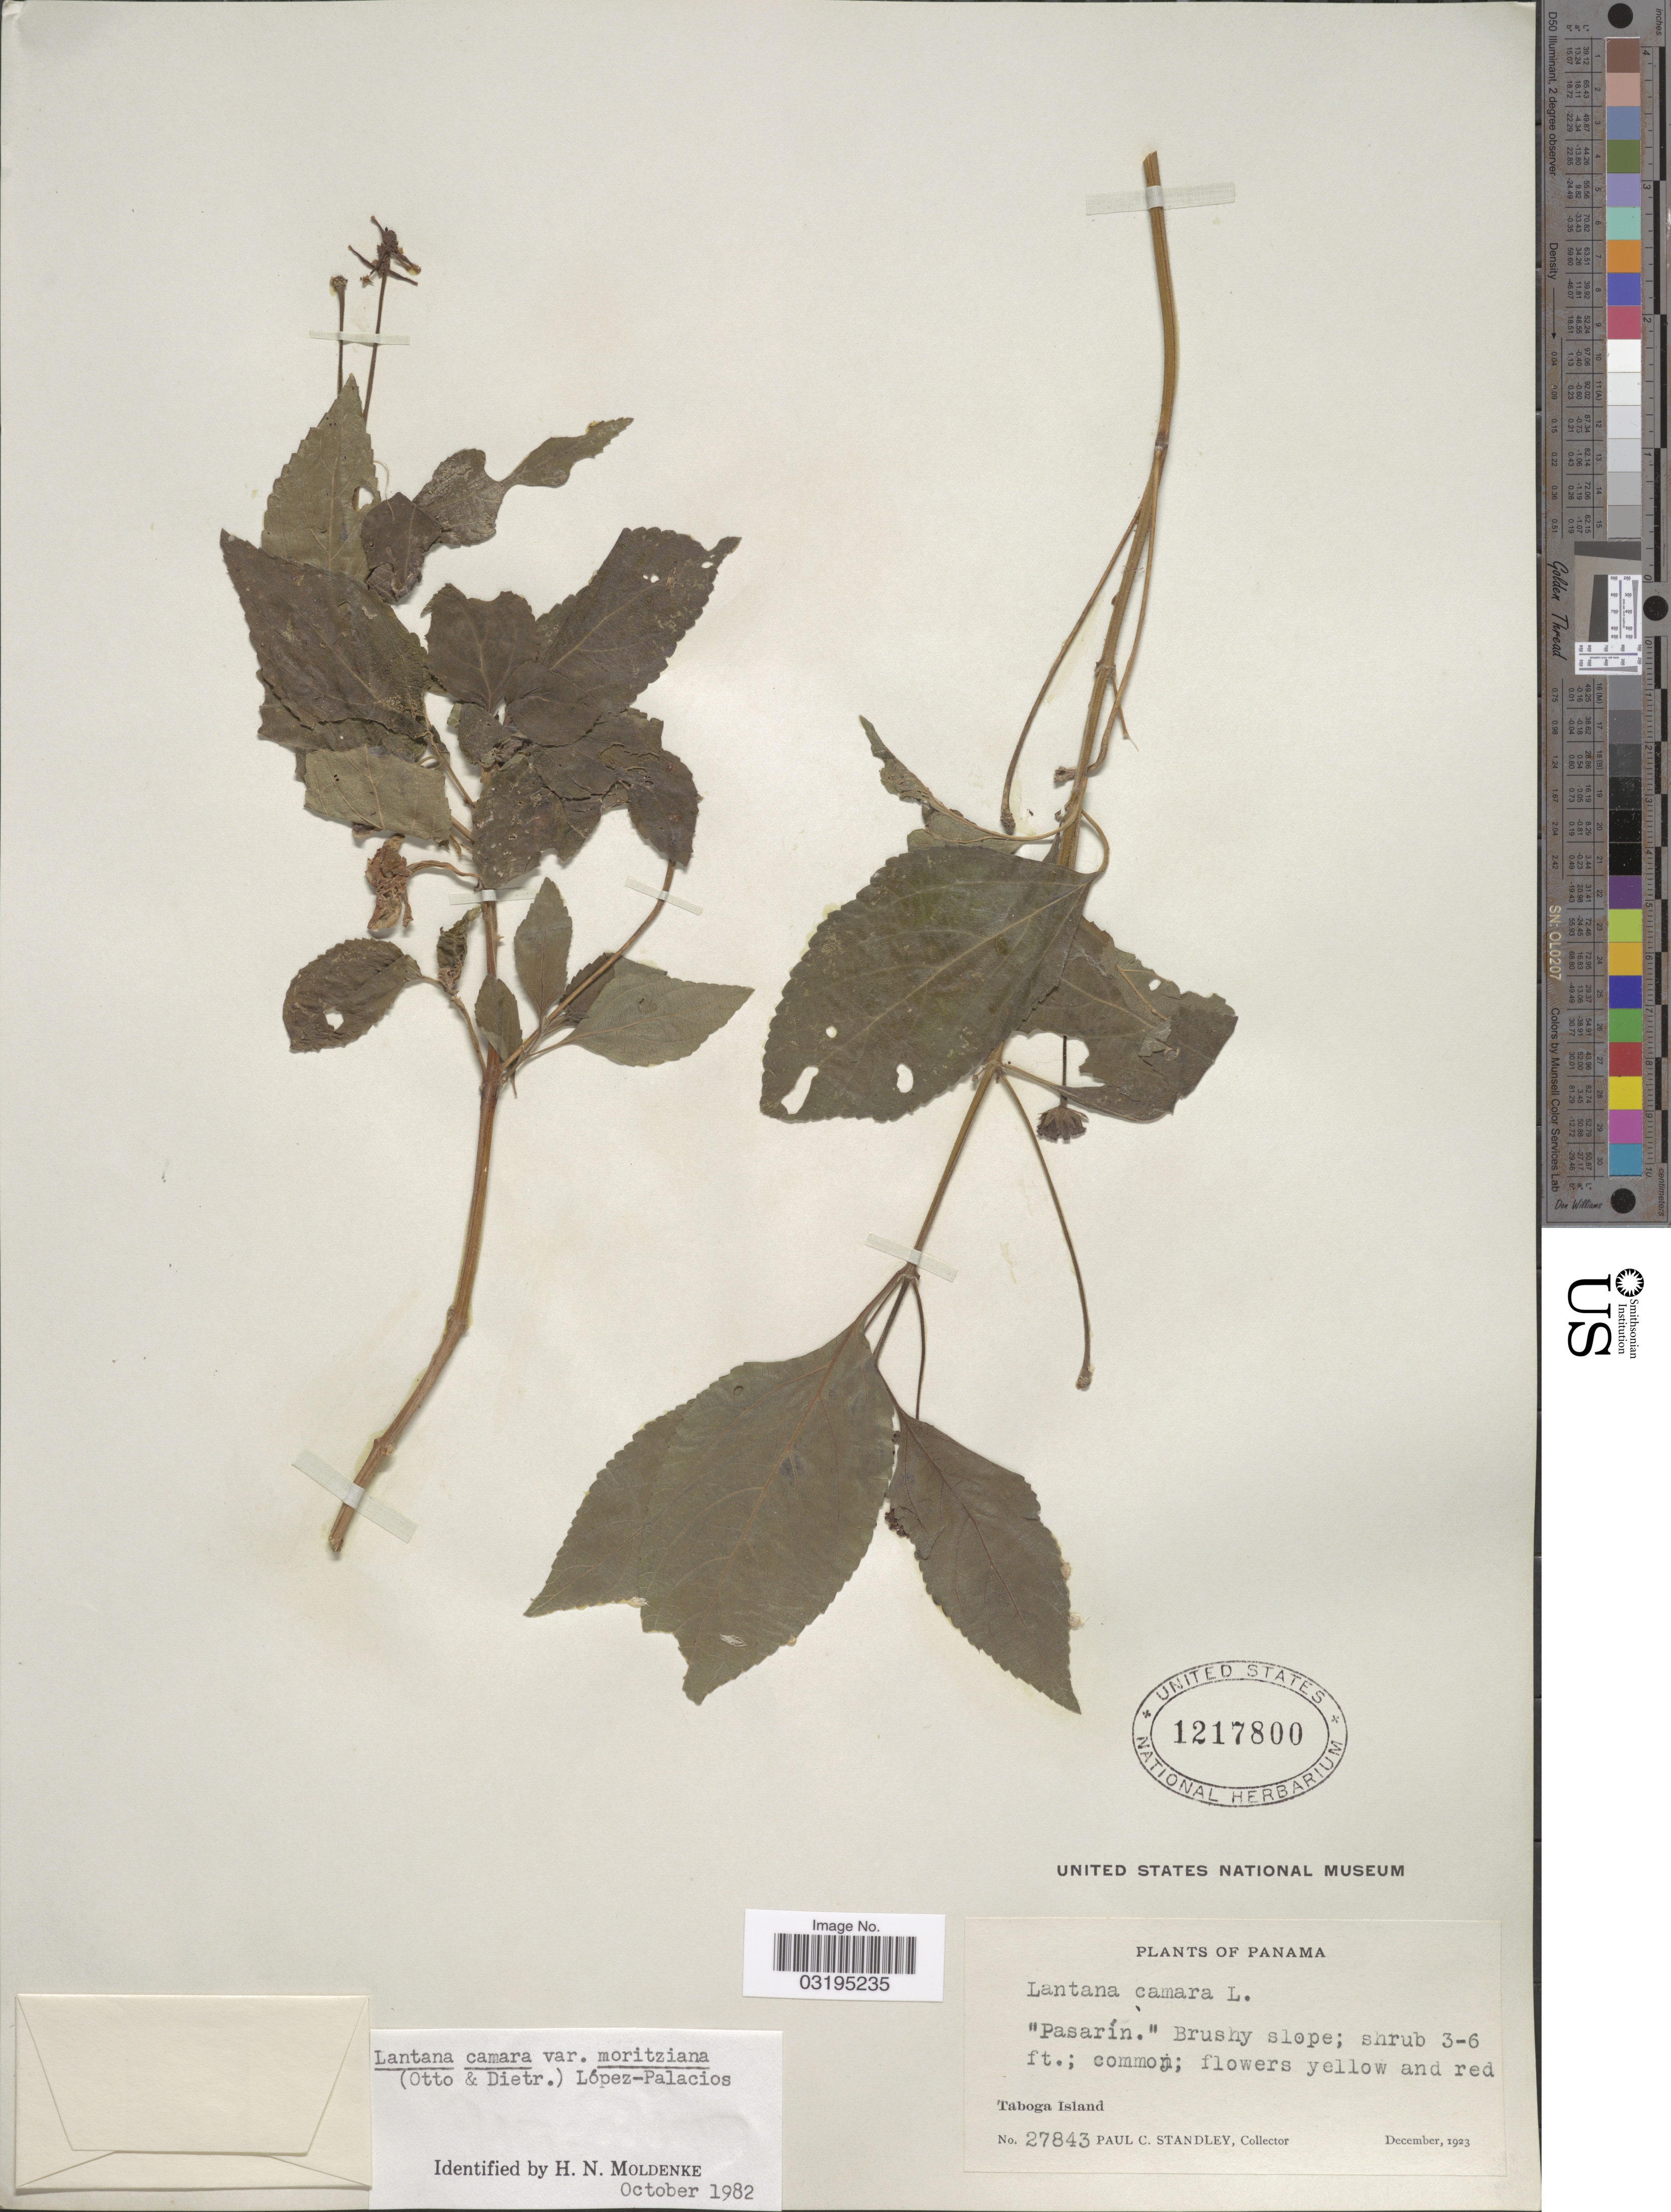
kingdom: Plantae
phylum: Tracheophyta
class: Magnoliopsida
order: Lamiales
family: Verbenaceae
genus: Lantana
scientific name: Lantana camara var. moritziana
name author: (Otto & A. Dietr.) López-Pal.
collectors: P. C. Standley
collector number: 27843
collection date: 1923-12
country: Panama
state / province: Panamá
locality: Taboga Island.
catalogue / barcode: US 1217800